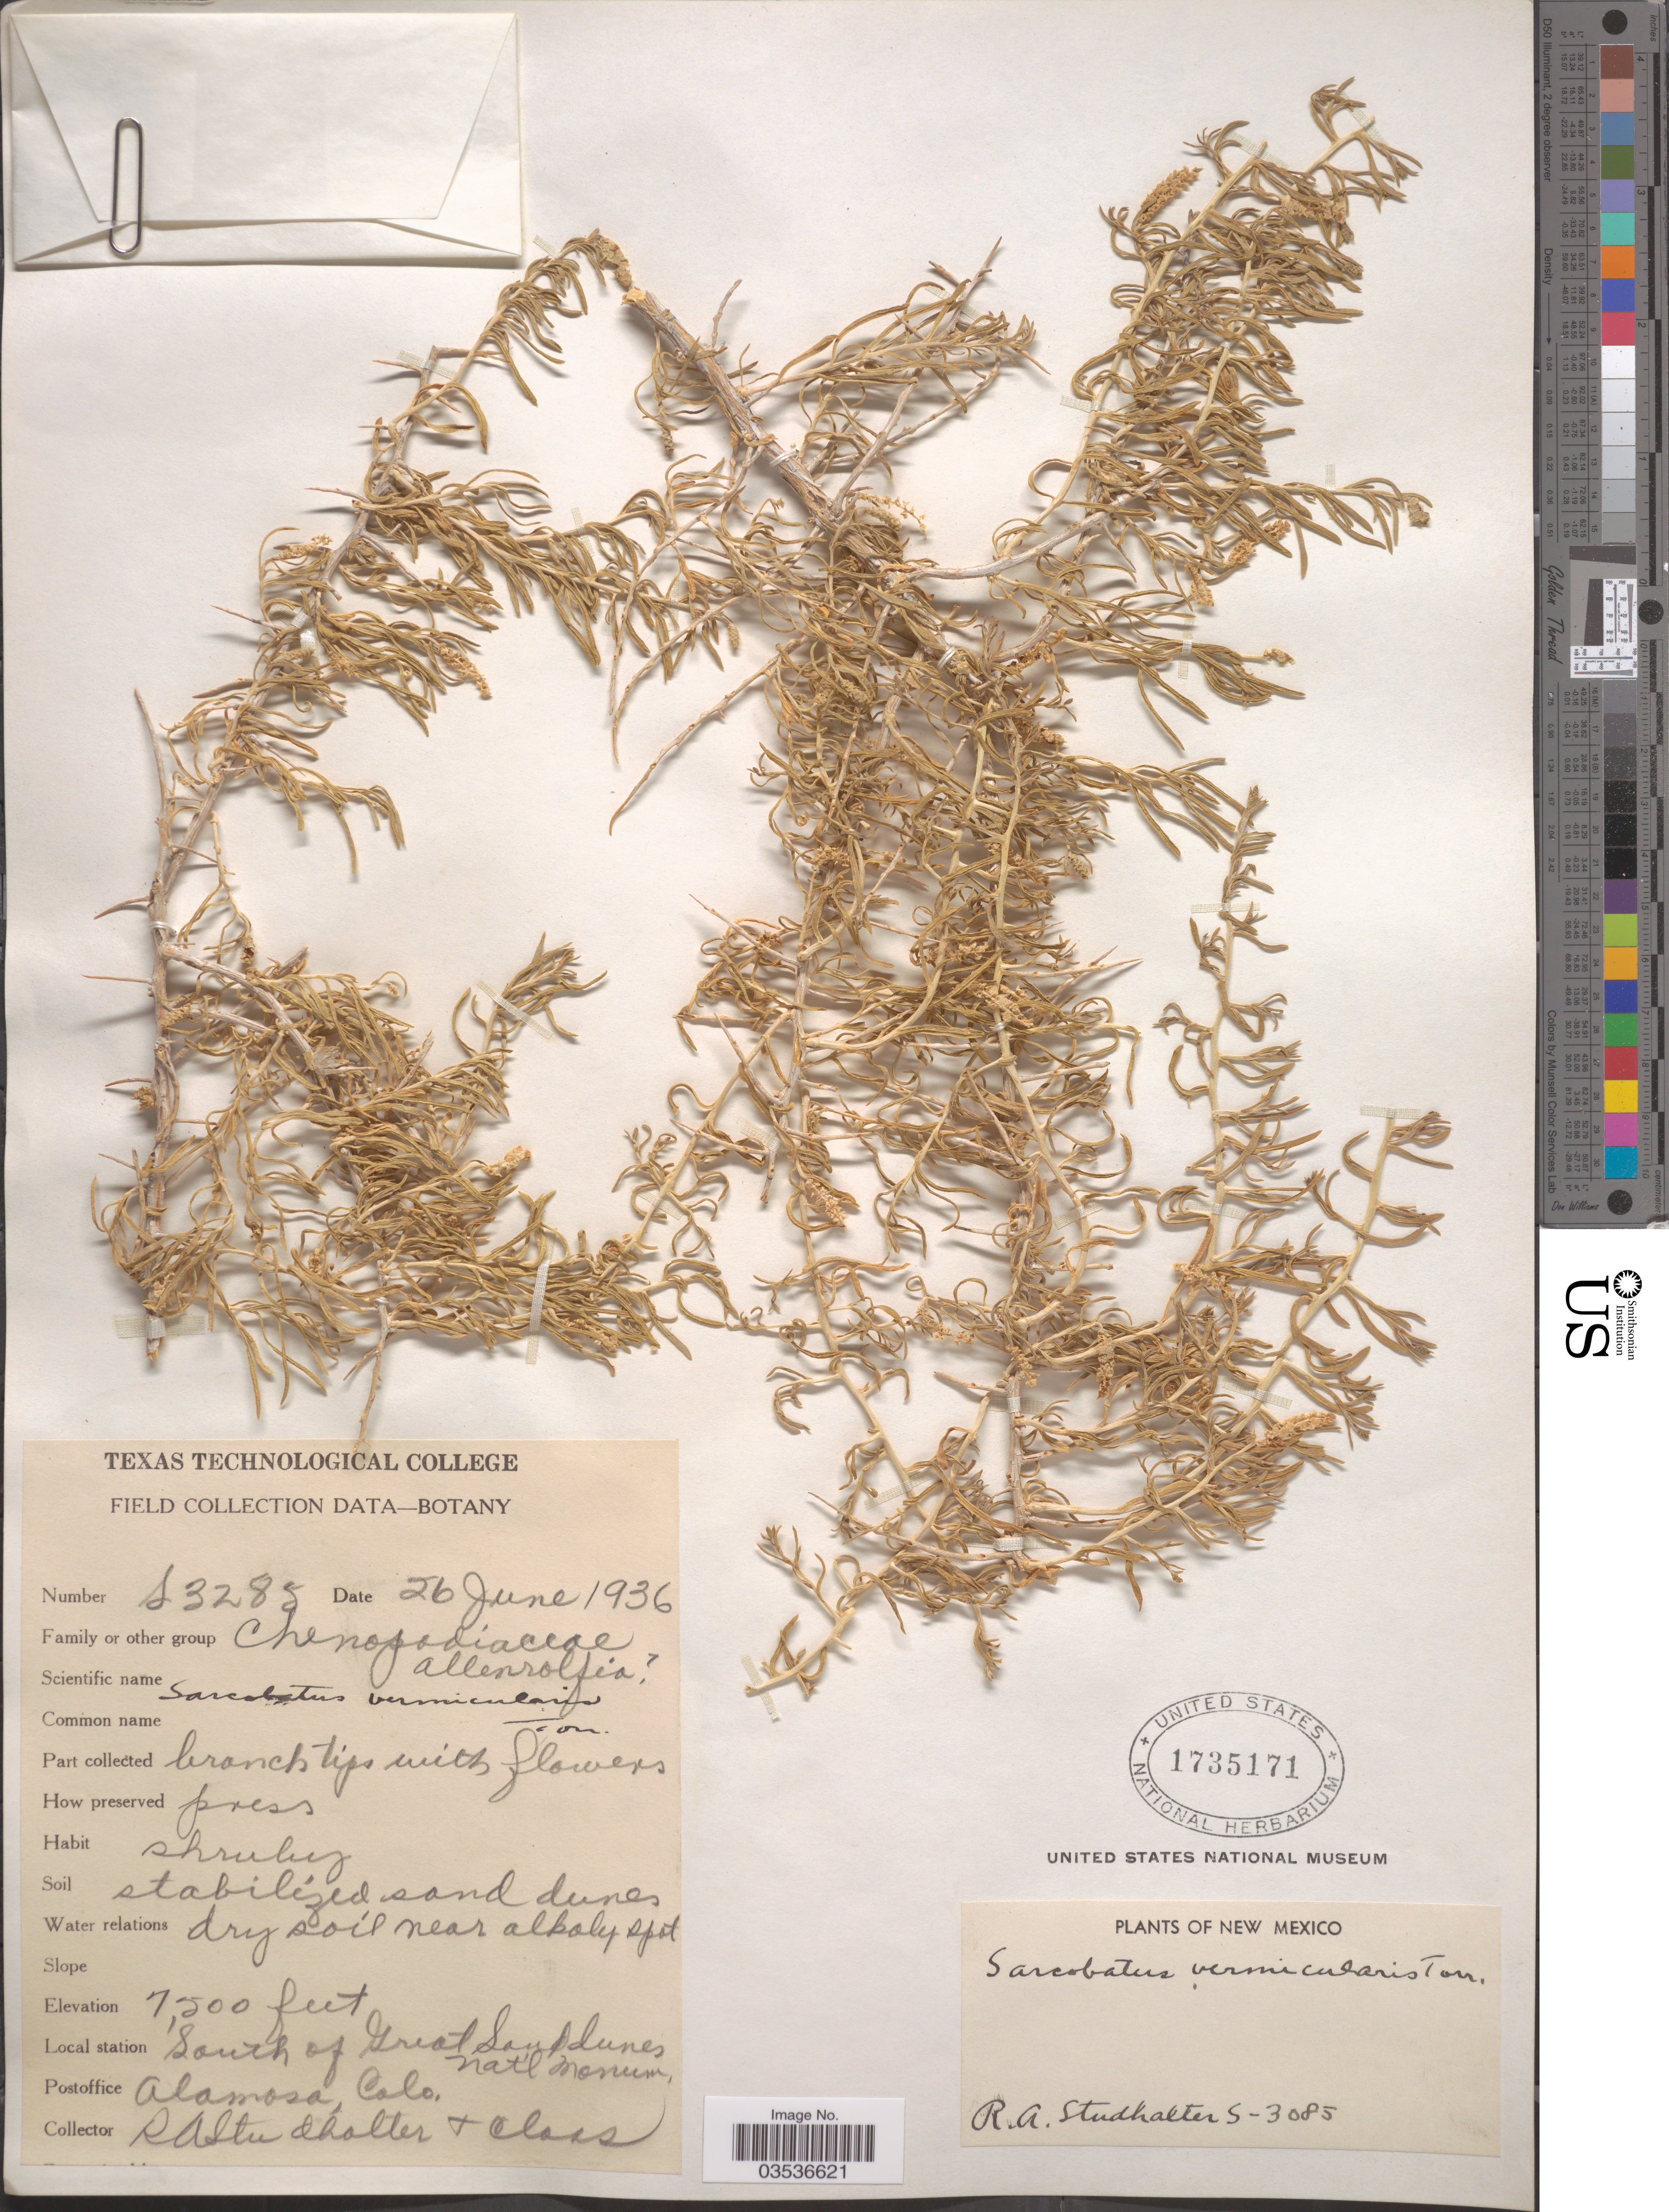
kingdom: Plantae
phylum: Tracheophyta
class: Magnoliopsida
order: Caryophyllales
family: Sarcobataceae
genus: Sarcobatus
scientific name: Sarcobatus vermiculatus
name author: (Hook.) Torr.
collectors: R. Studhalter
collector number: S3285/S-3085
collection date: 1936-06-26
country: United States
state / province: Colorado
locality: South of Great Sand dunes Natl Monum, Alamosa.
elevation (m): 2286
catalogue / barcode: US 1735171